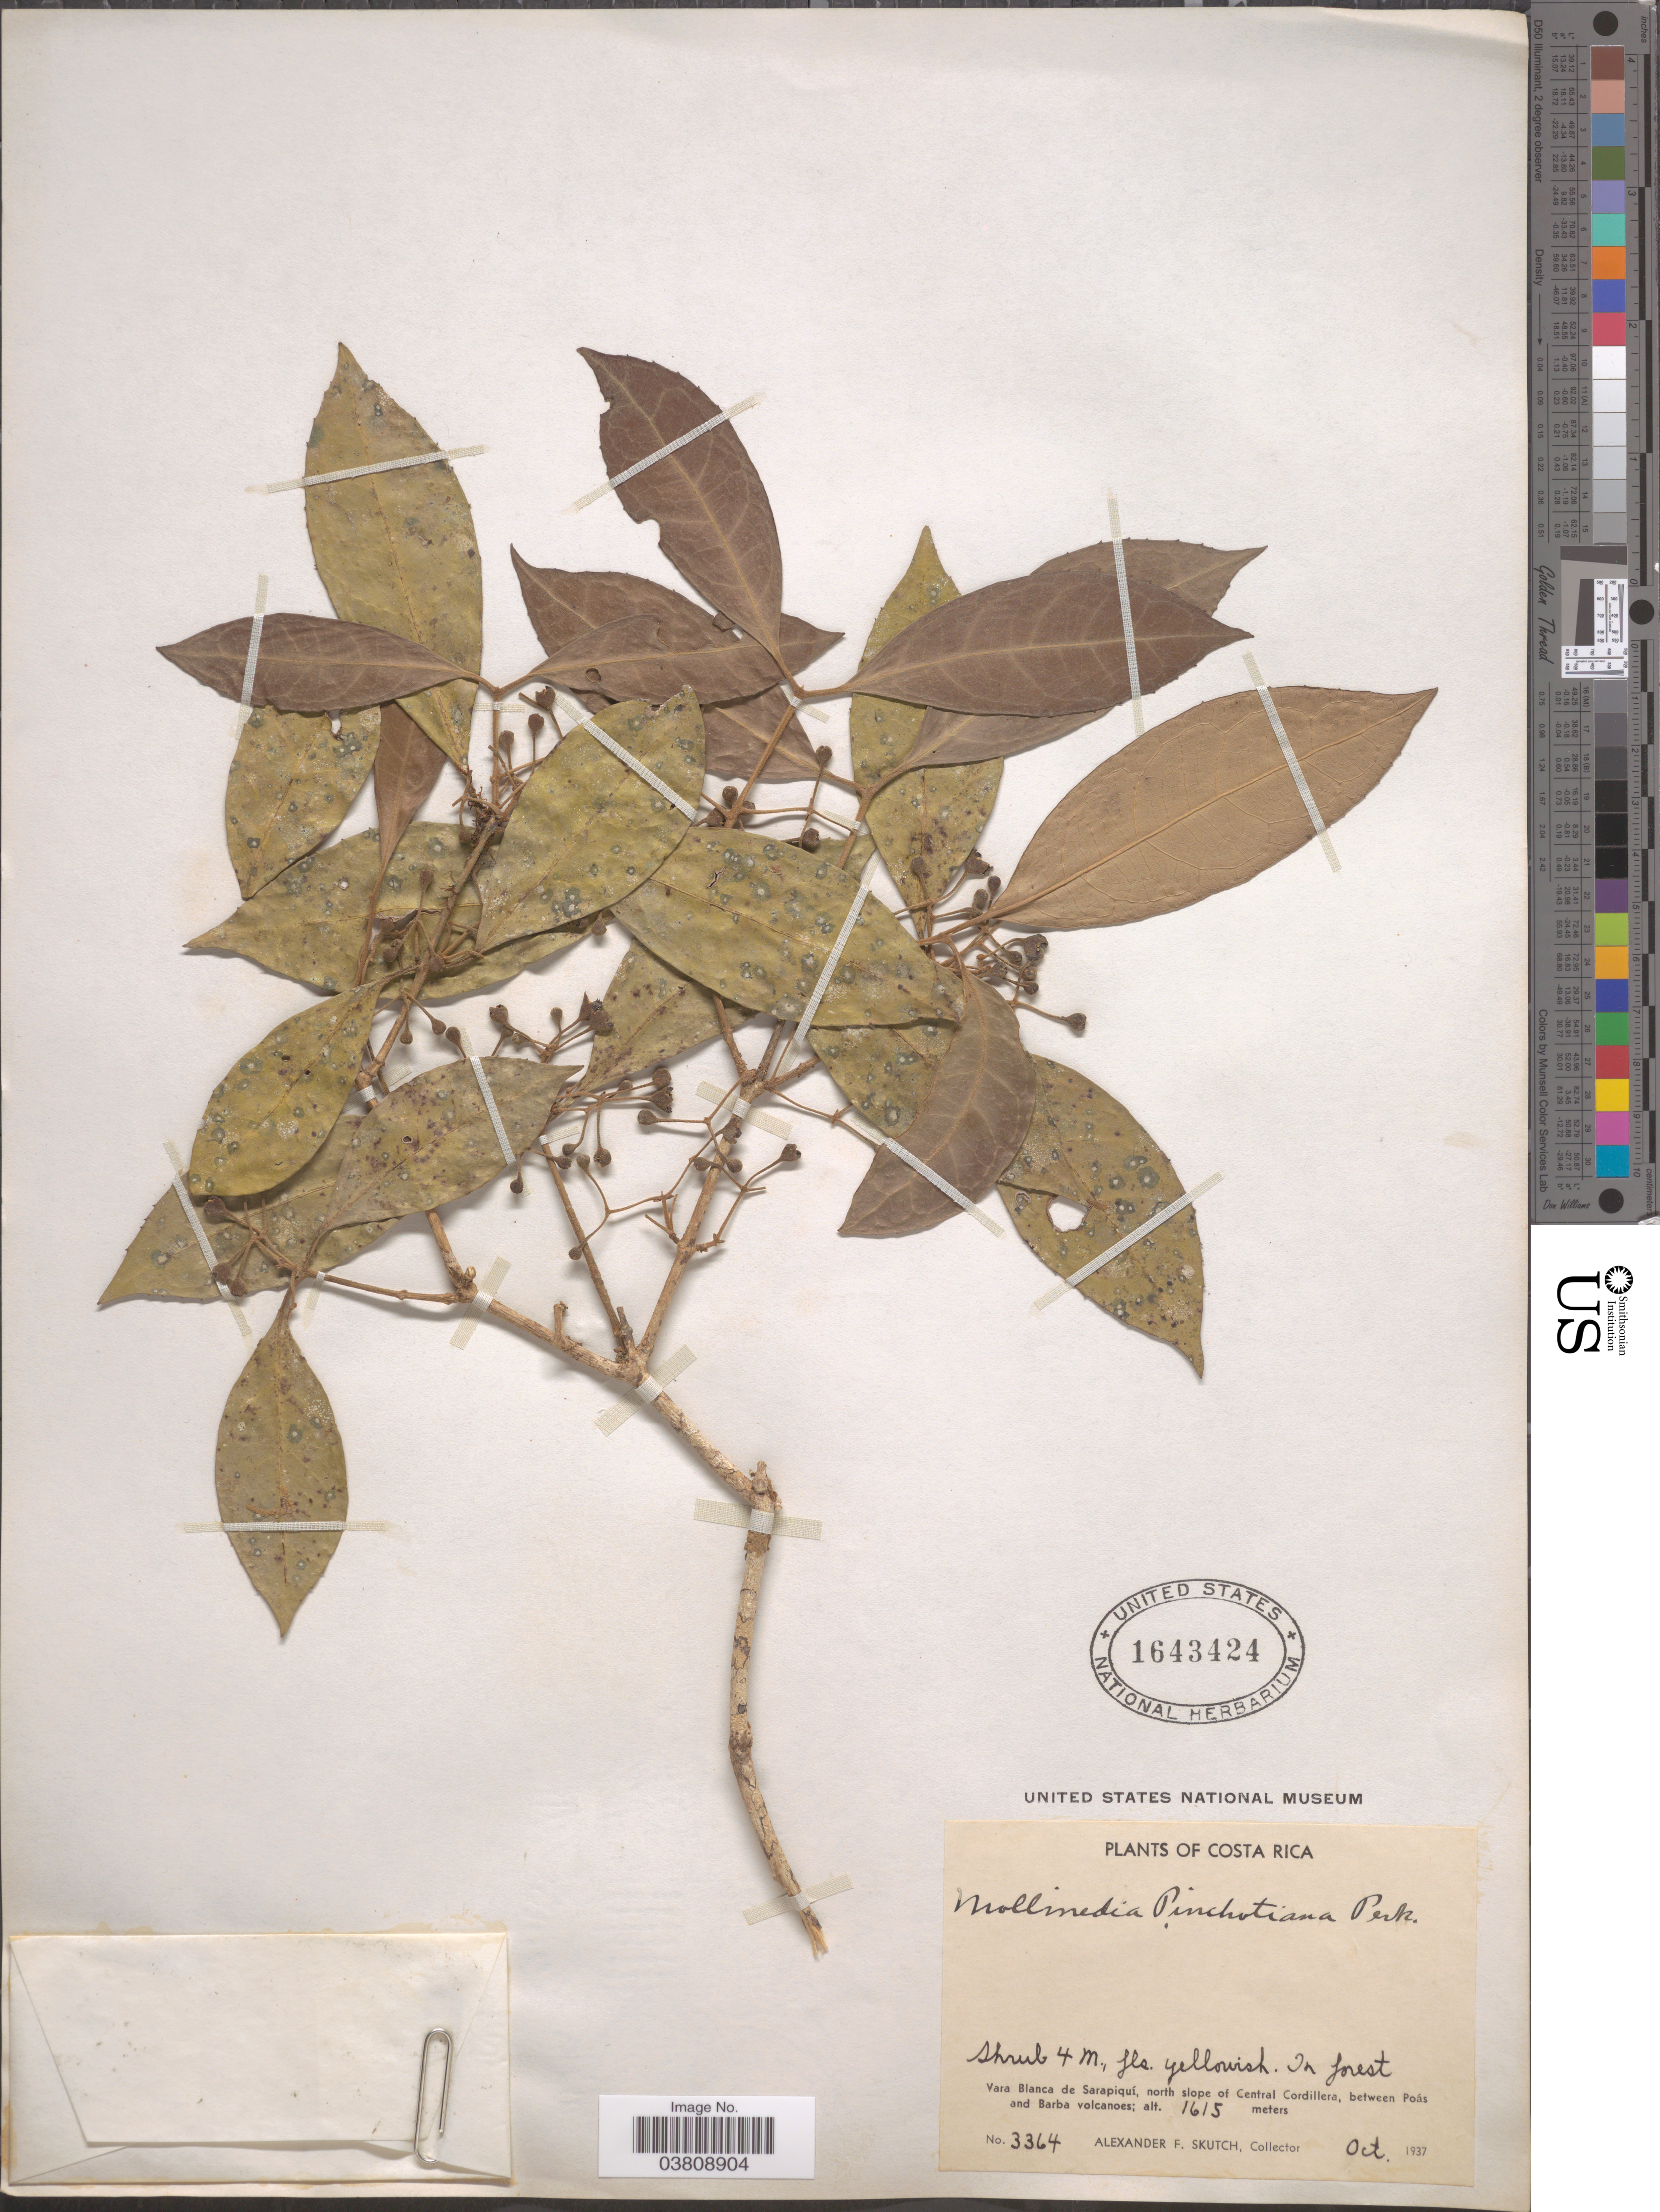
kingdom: Plantae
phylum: Tracheophyta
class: Magnoliopsida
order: Laurales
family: Monimiaceae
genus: Mollinedia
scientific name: Mollinedia pinchotiana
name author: Perkins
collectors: A. F. Skutch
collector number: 3364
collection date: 1937-10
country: Costa Rica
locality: Vara Blanca de Sarapiquí, north slope of Central Cordillera, between Poás and Barba volcanoes.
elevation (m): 1615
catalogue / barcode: US 1643424